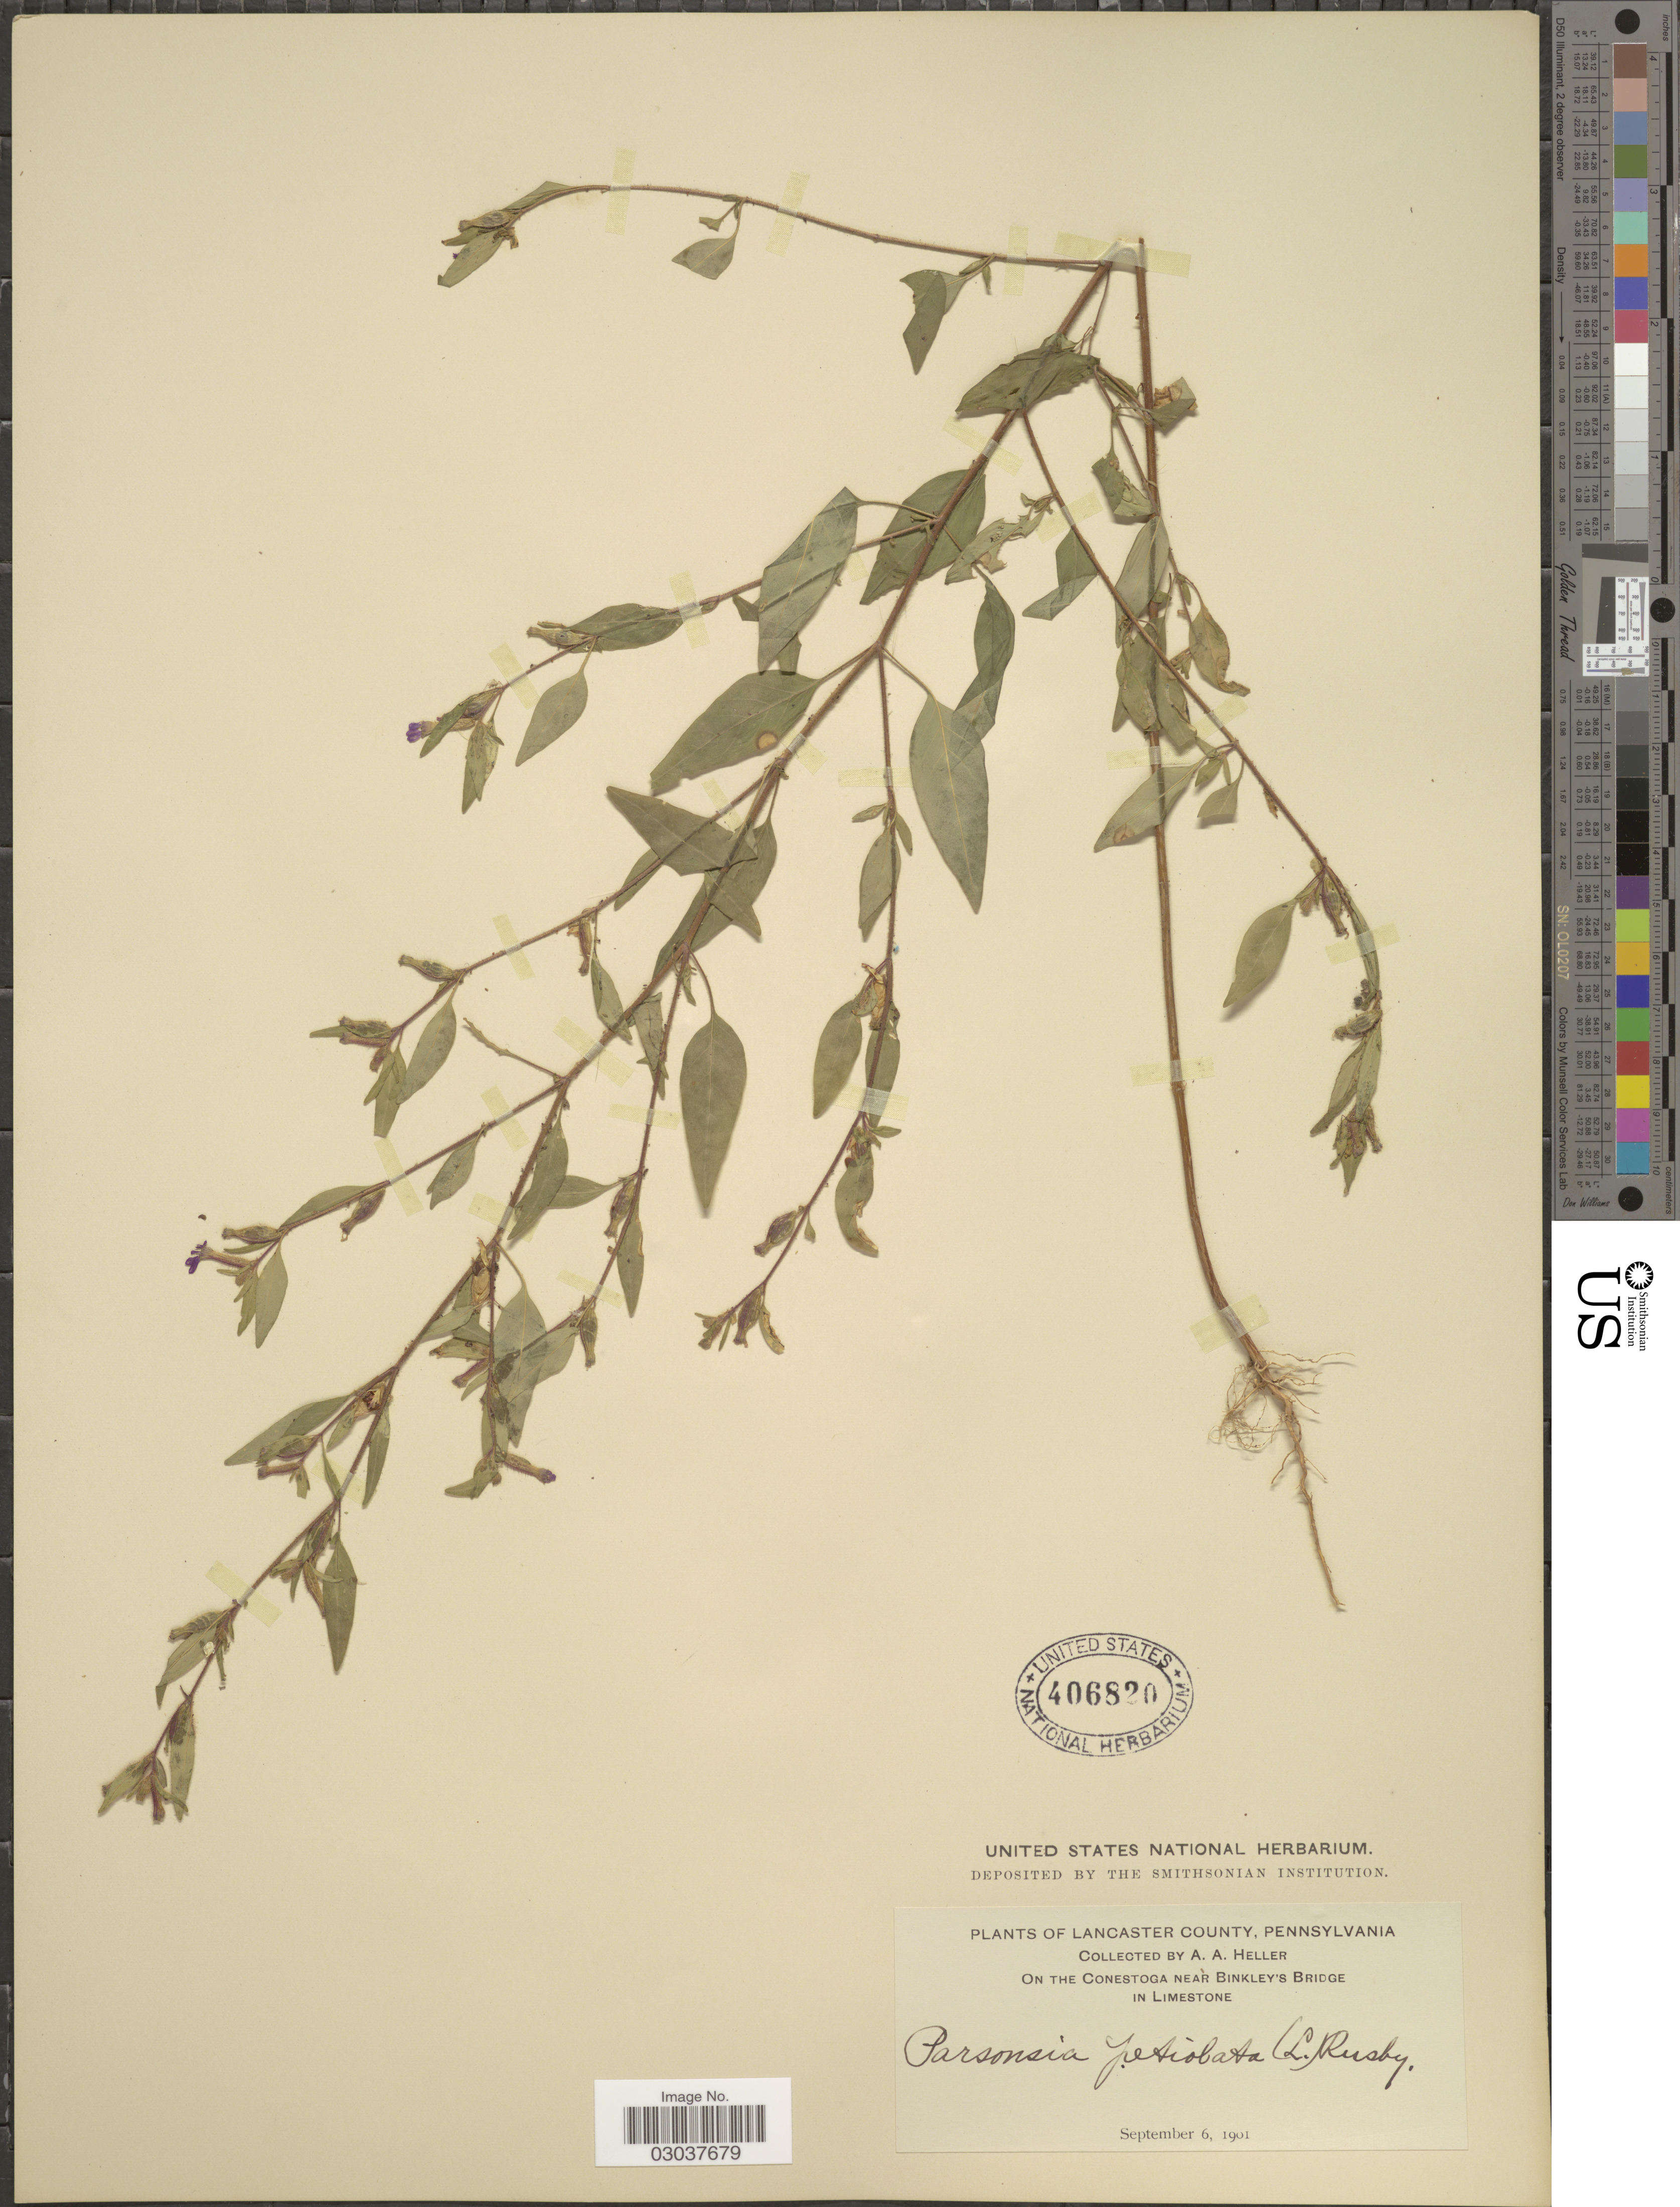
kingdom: Plantae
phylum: Tracheophyta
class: Magnoliopsida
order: Myrtales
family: Lythraceae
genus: Cuphea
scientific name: Cuphea petiolata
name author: Pohl ex Koehne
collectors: A. A. Heller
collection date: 1901-09-06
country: United States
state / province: Pennsylvania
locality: Lancaster County. On the Conestoga near Binkley's Bridge in Limestone.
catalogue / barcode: US 406820